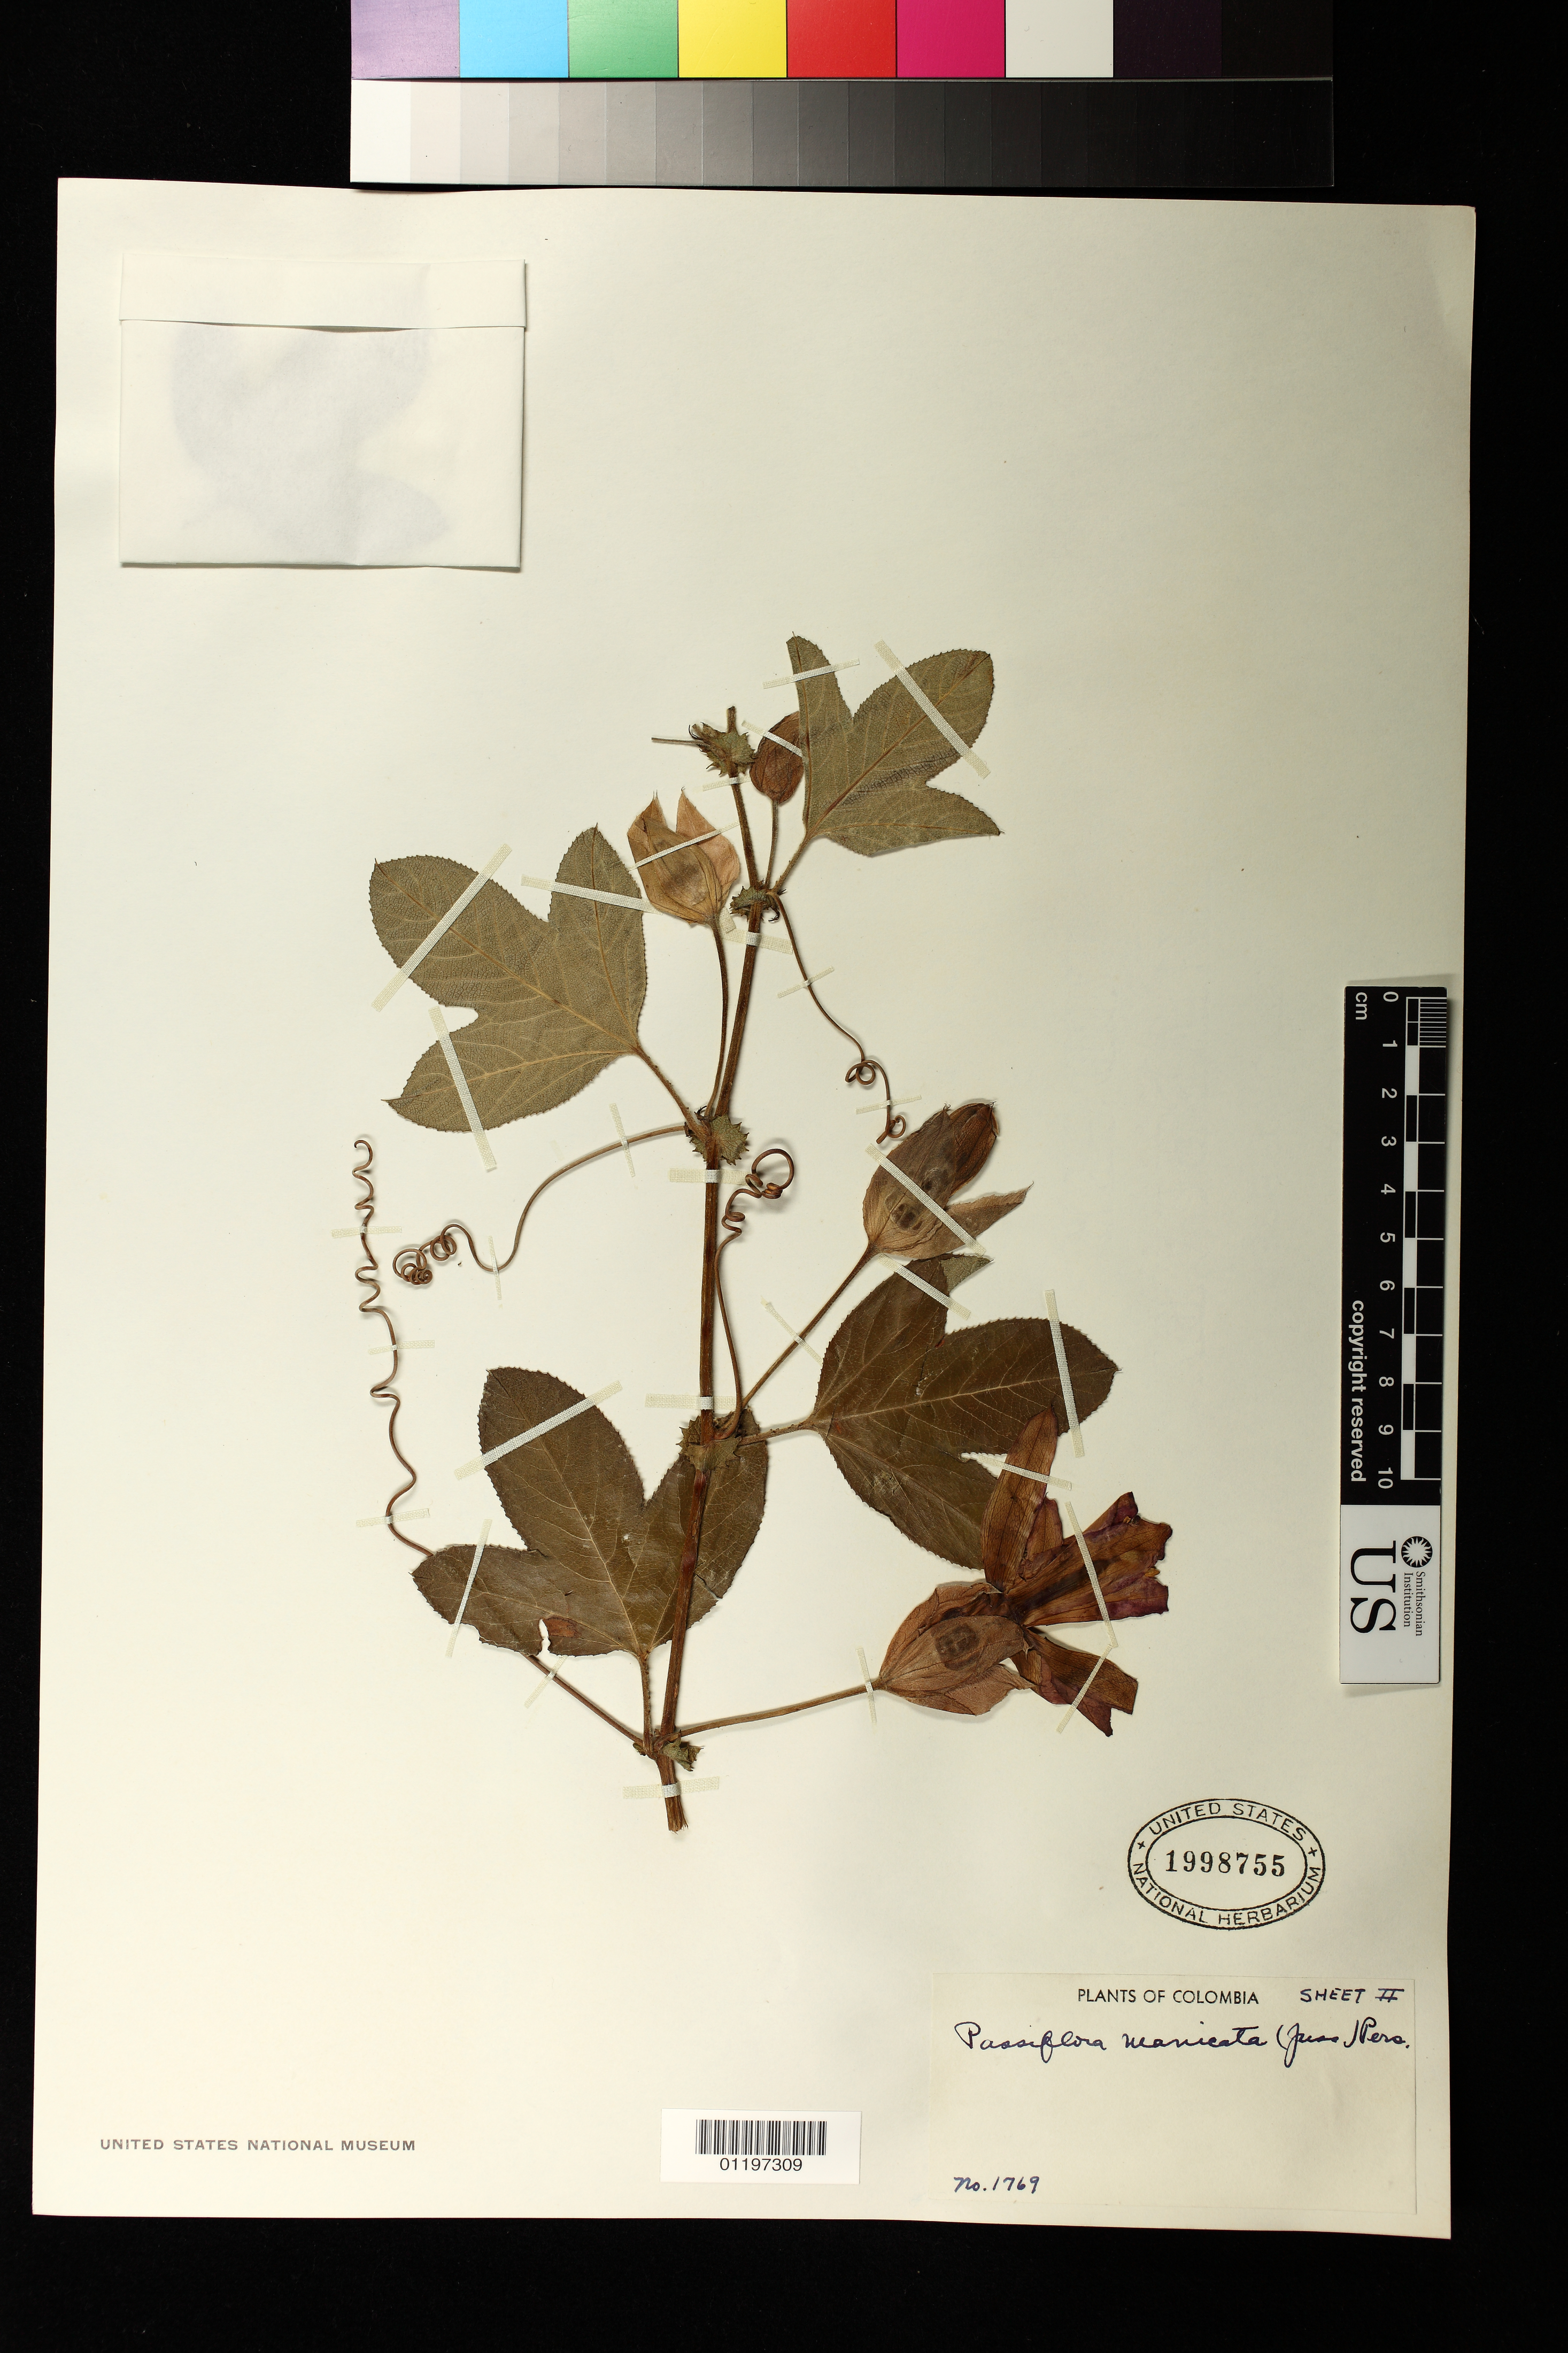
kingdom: Plantae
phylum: Tracheophyta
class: Magnoliopsida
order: Malpighiales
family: Passifloraceae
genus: Passiflora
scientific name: Passiflora manicata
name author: (Juss.) Pers.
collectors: L. Uribe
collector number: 1769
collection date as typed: jul 1948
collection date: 1948-07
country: Colombia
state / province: Santander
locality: Municipio de Bolivar, vereda da La Aguada.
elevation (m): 2100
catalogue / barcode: US 1998755